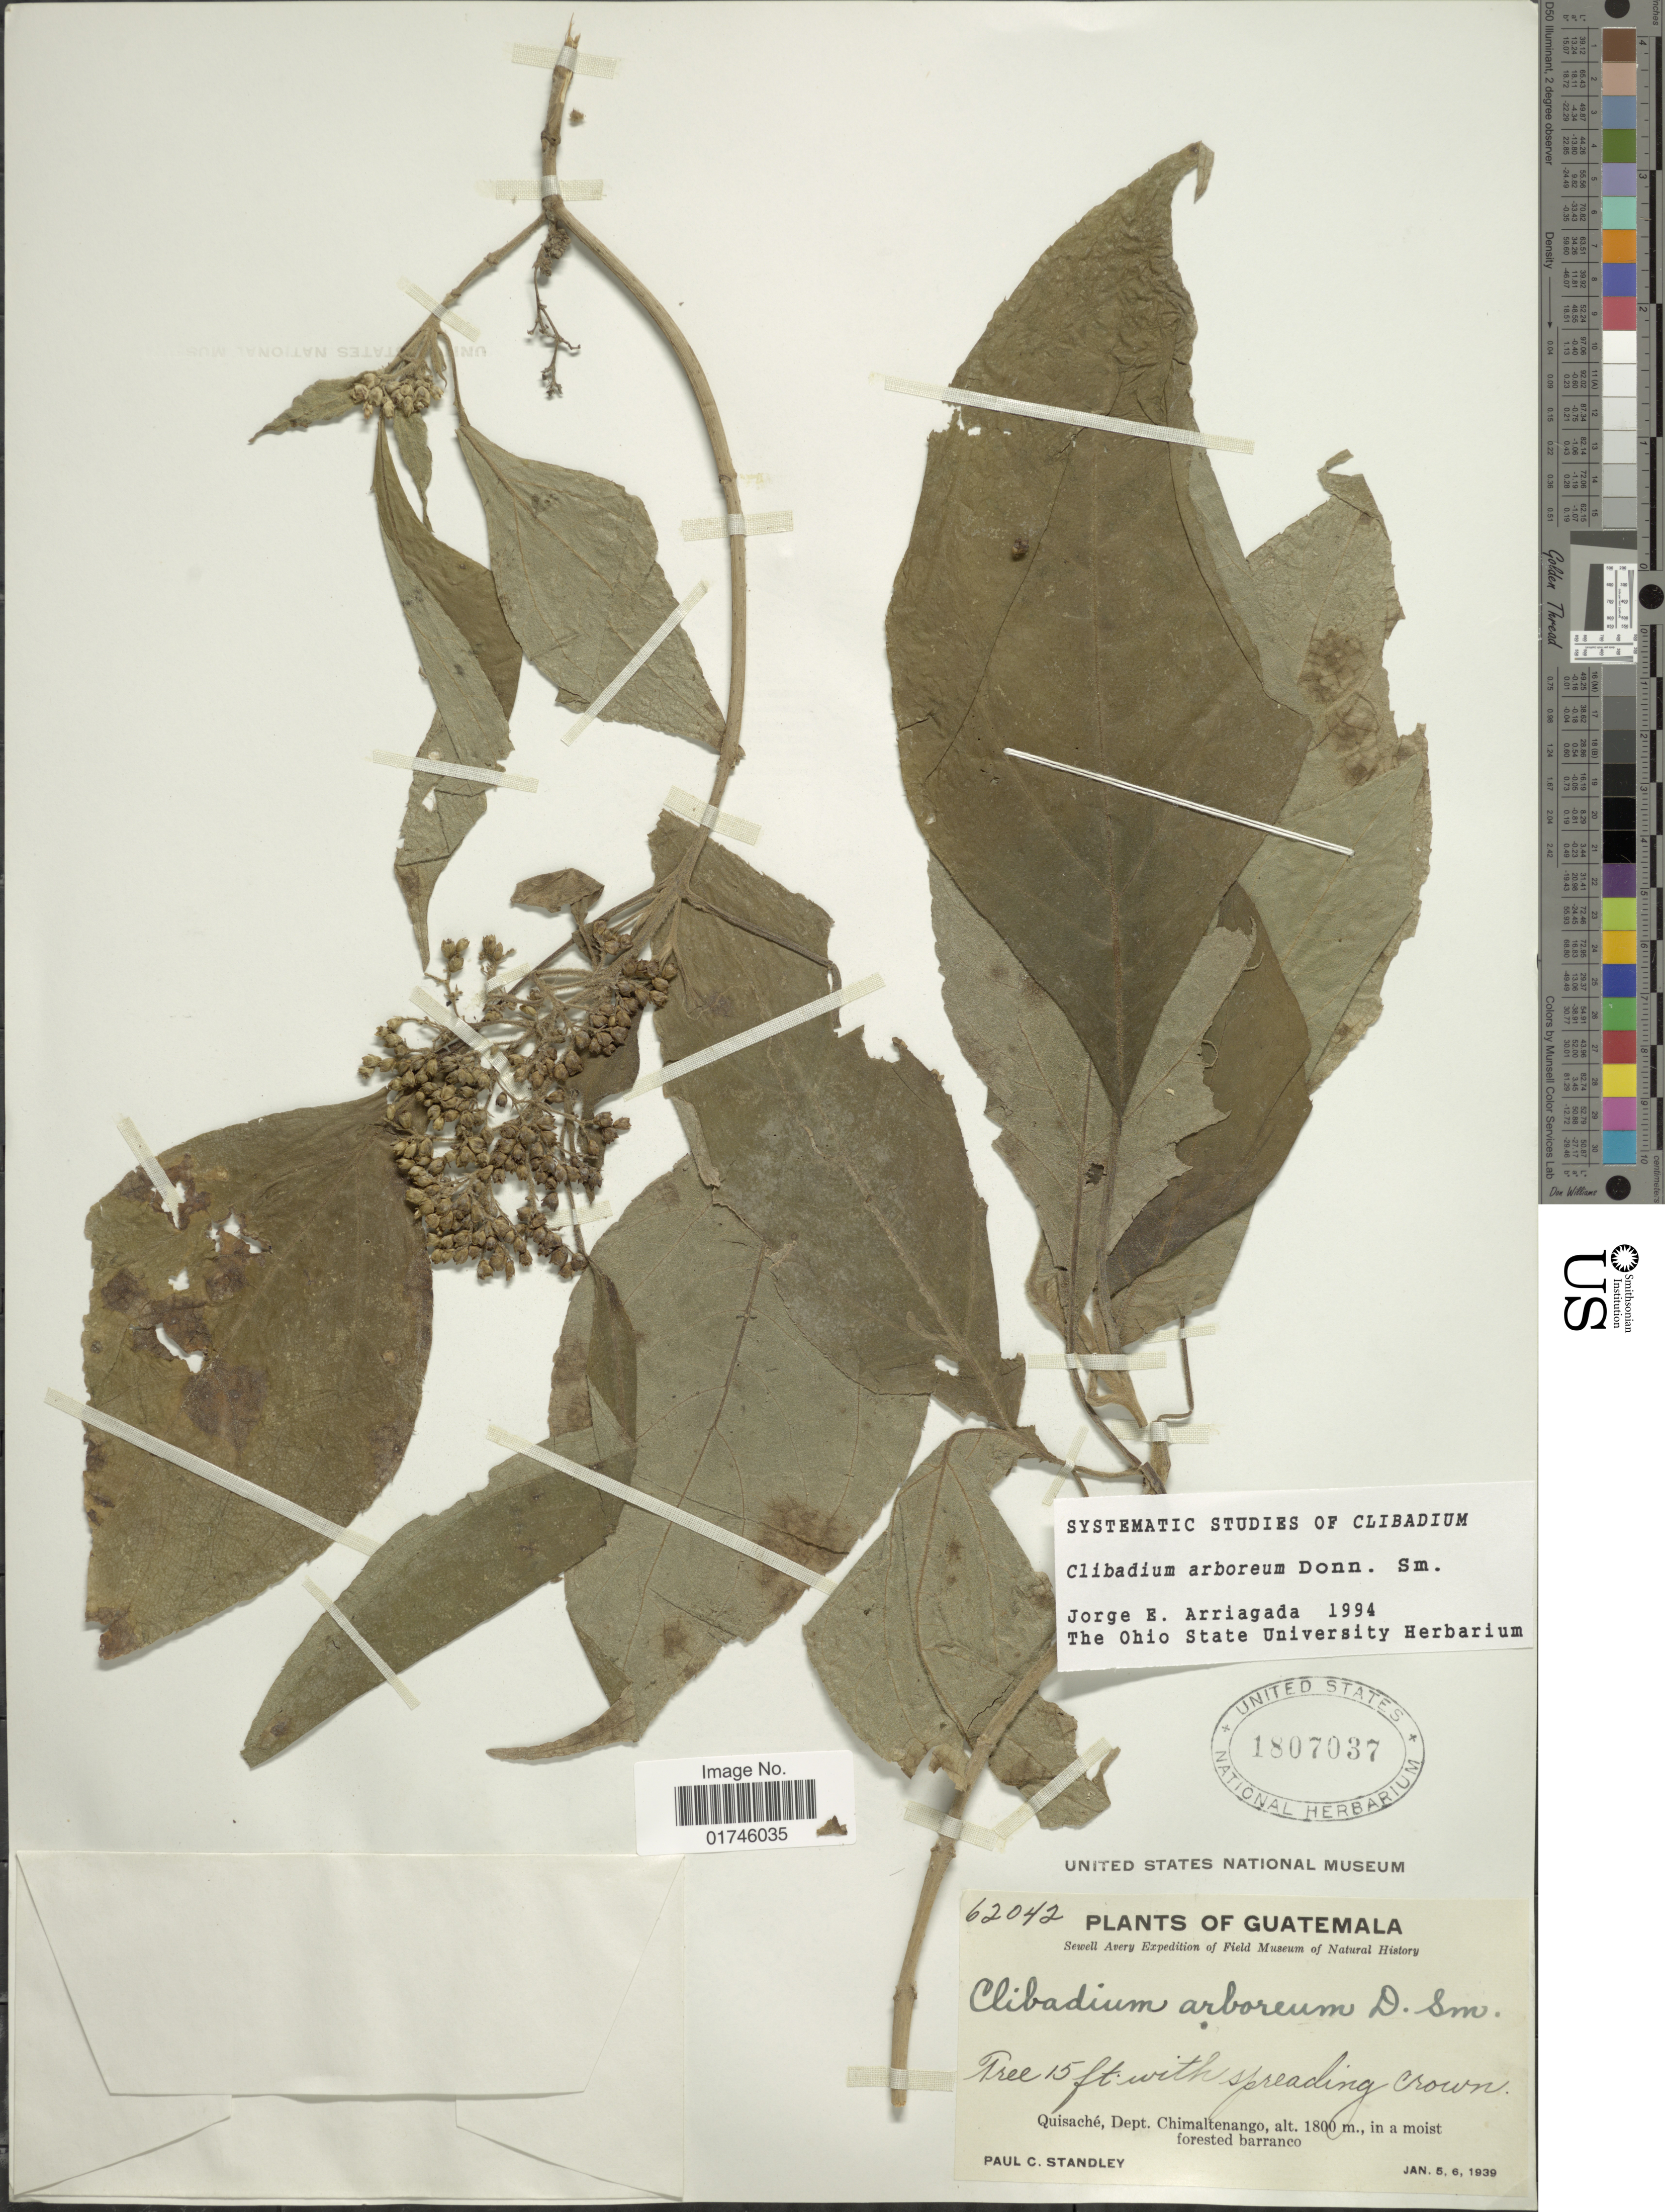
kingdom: Plantae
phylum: Tracheophyta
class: Magnoliopsida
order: Asterales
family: Asteraceae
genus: Clibadium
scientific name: Clibadium arboreum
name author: Donn. Sm.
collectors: P. C. Standley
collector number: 62042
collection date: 1939-01-05/1939-01-06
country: Guatemala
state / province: Chimaltenango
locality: Quisache, Dept. Chimaltenango.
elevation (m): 1800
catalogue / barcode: US 1807037